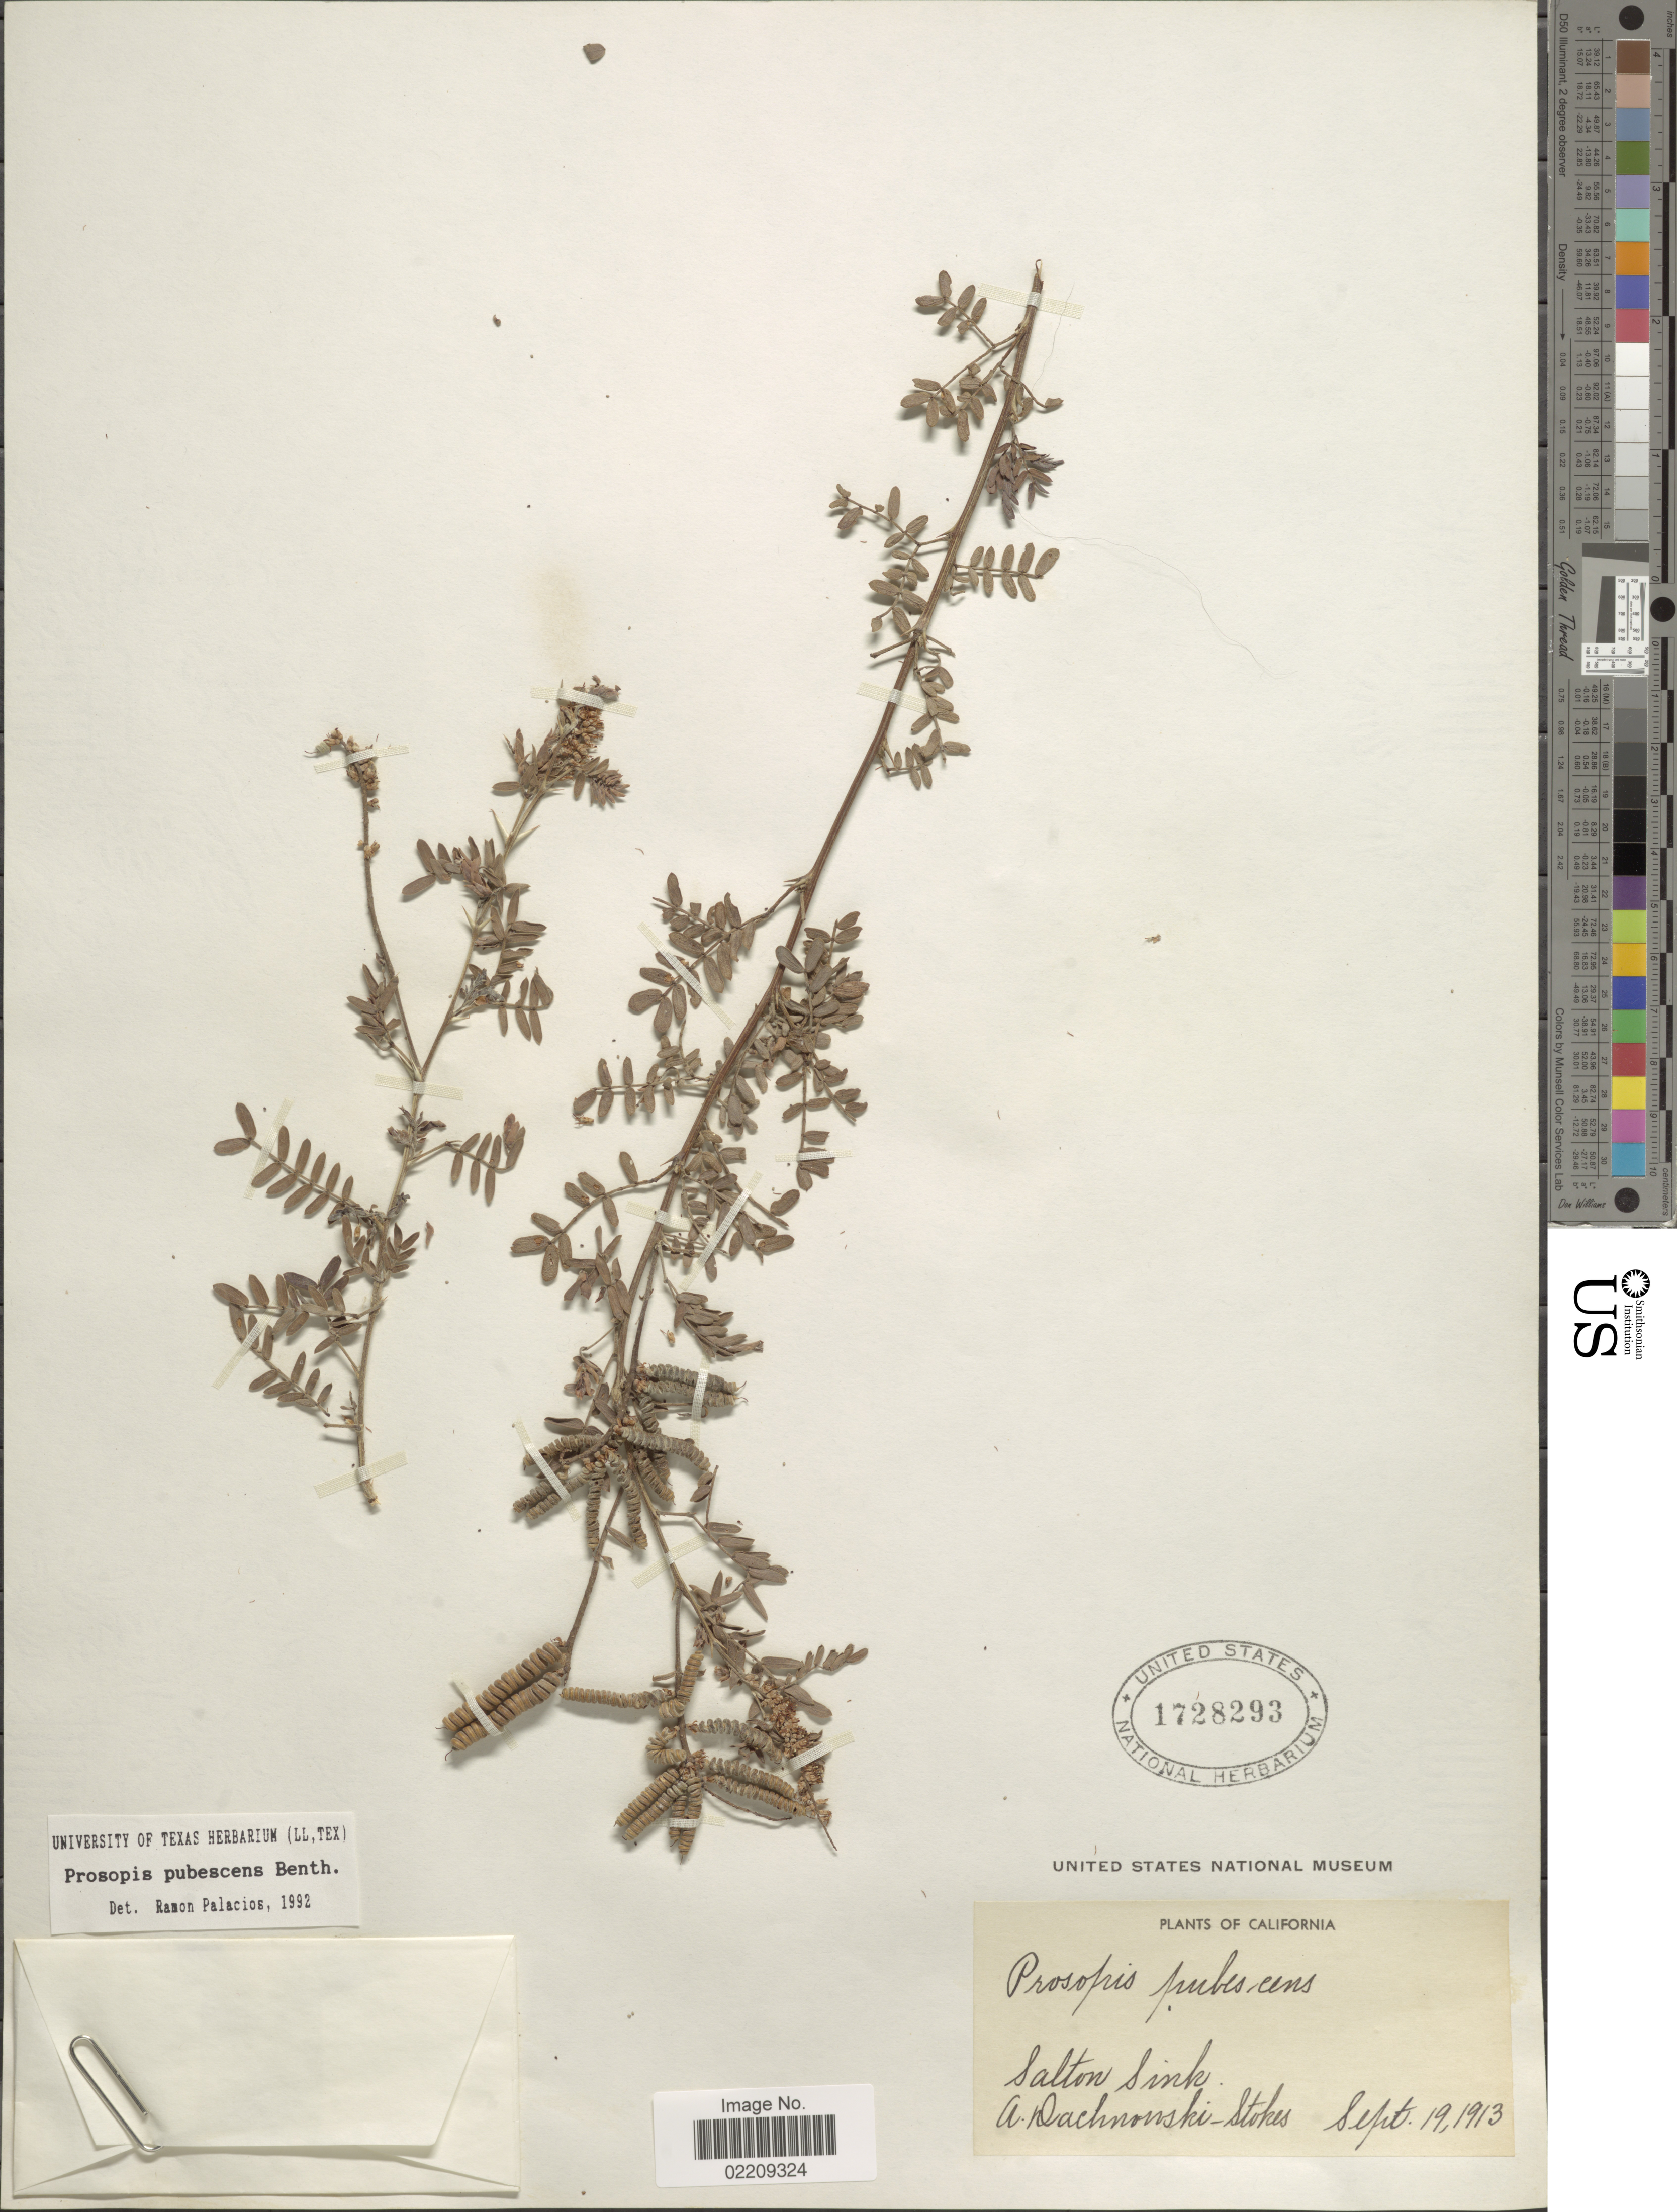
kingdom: Plantae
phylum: Tracheophyta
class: Magnoliopsida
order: Fabales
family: Fabaceae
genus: Strombocarpa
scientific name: Strombocarpa pubescens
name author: (Benth.) A. Gray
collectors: A. P. Dachnowski-Stokes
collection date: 1913-09-19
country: United States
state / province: California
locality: Salton Sink.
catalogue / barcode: US 1728293